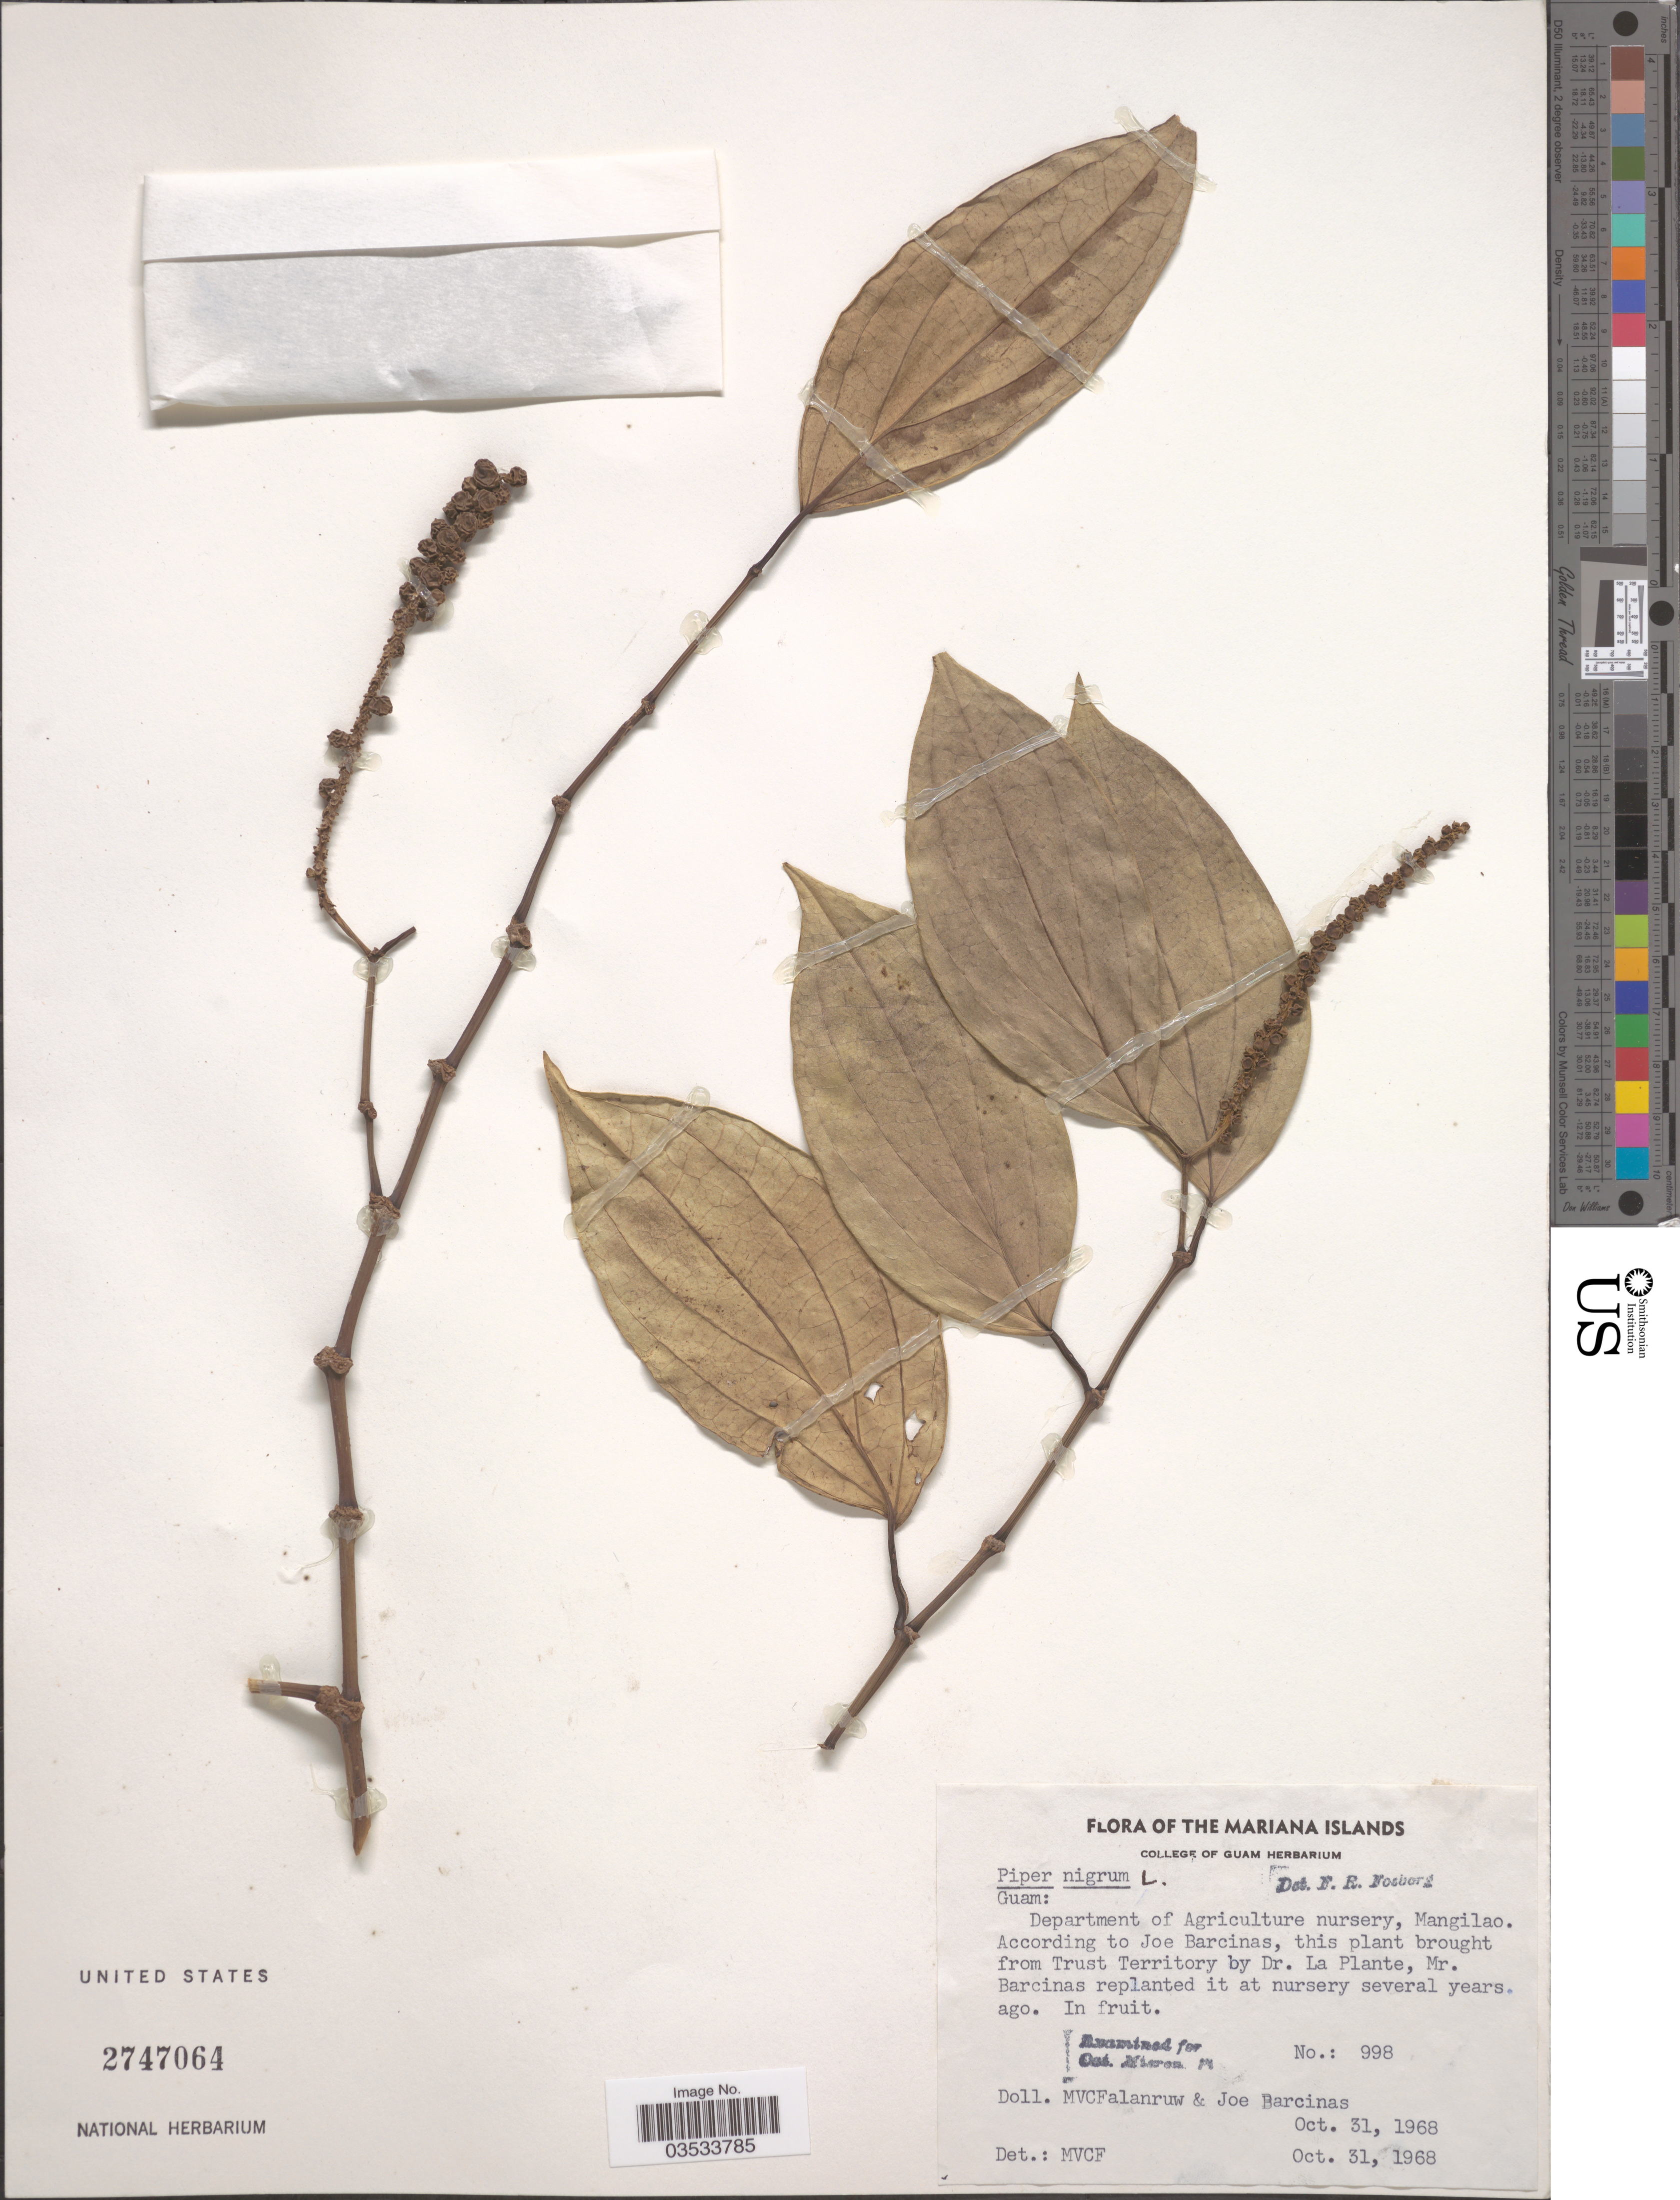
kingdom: Plantae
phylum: Tracheophyta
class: Magnoliopsida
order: Piperales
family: Piperaceae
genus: Piper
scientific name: Piper nigrum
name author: L.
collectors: M. V. Falanruw & J.C. Barcinas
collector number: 998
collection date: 1968-10-31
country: Northern Mariana Islands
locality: Mariana Islands. Department of Agriculture nursery, Mangilao. Trust Territory by Dr. La Plante, Mr. Barcinas replanted it at nursery several years ago.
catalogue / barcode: US 2747064